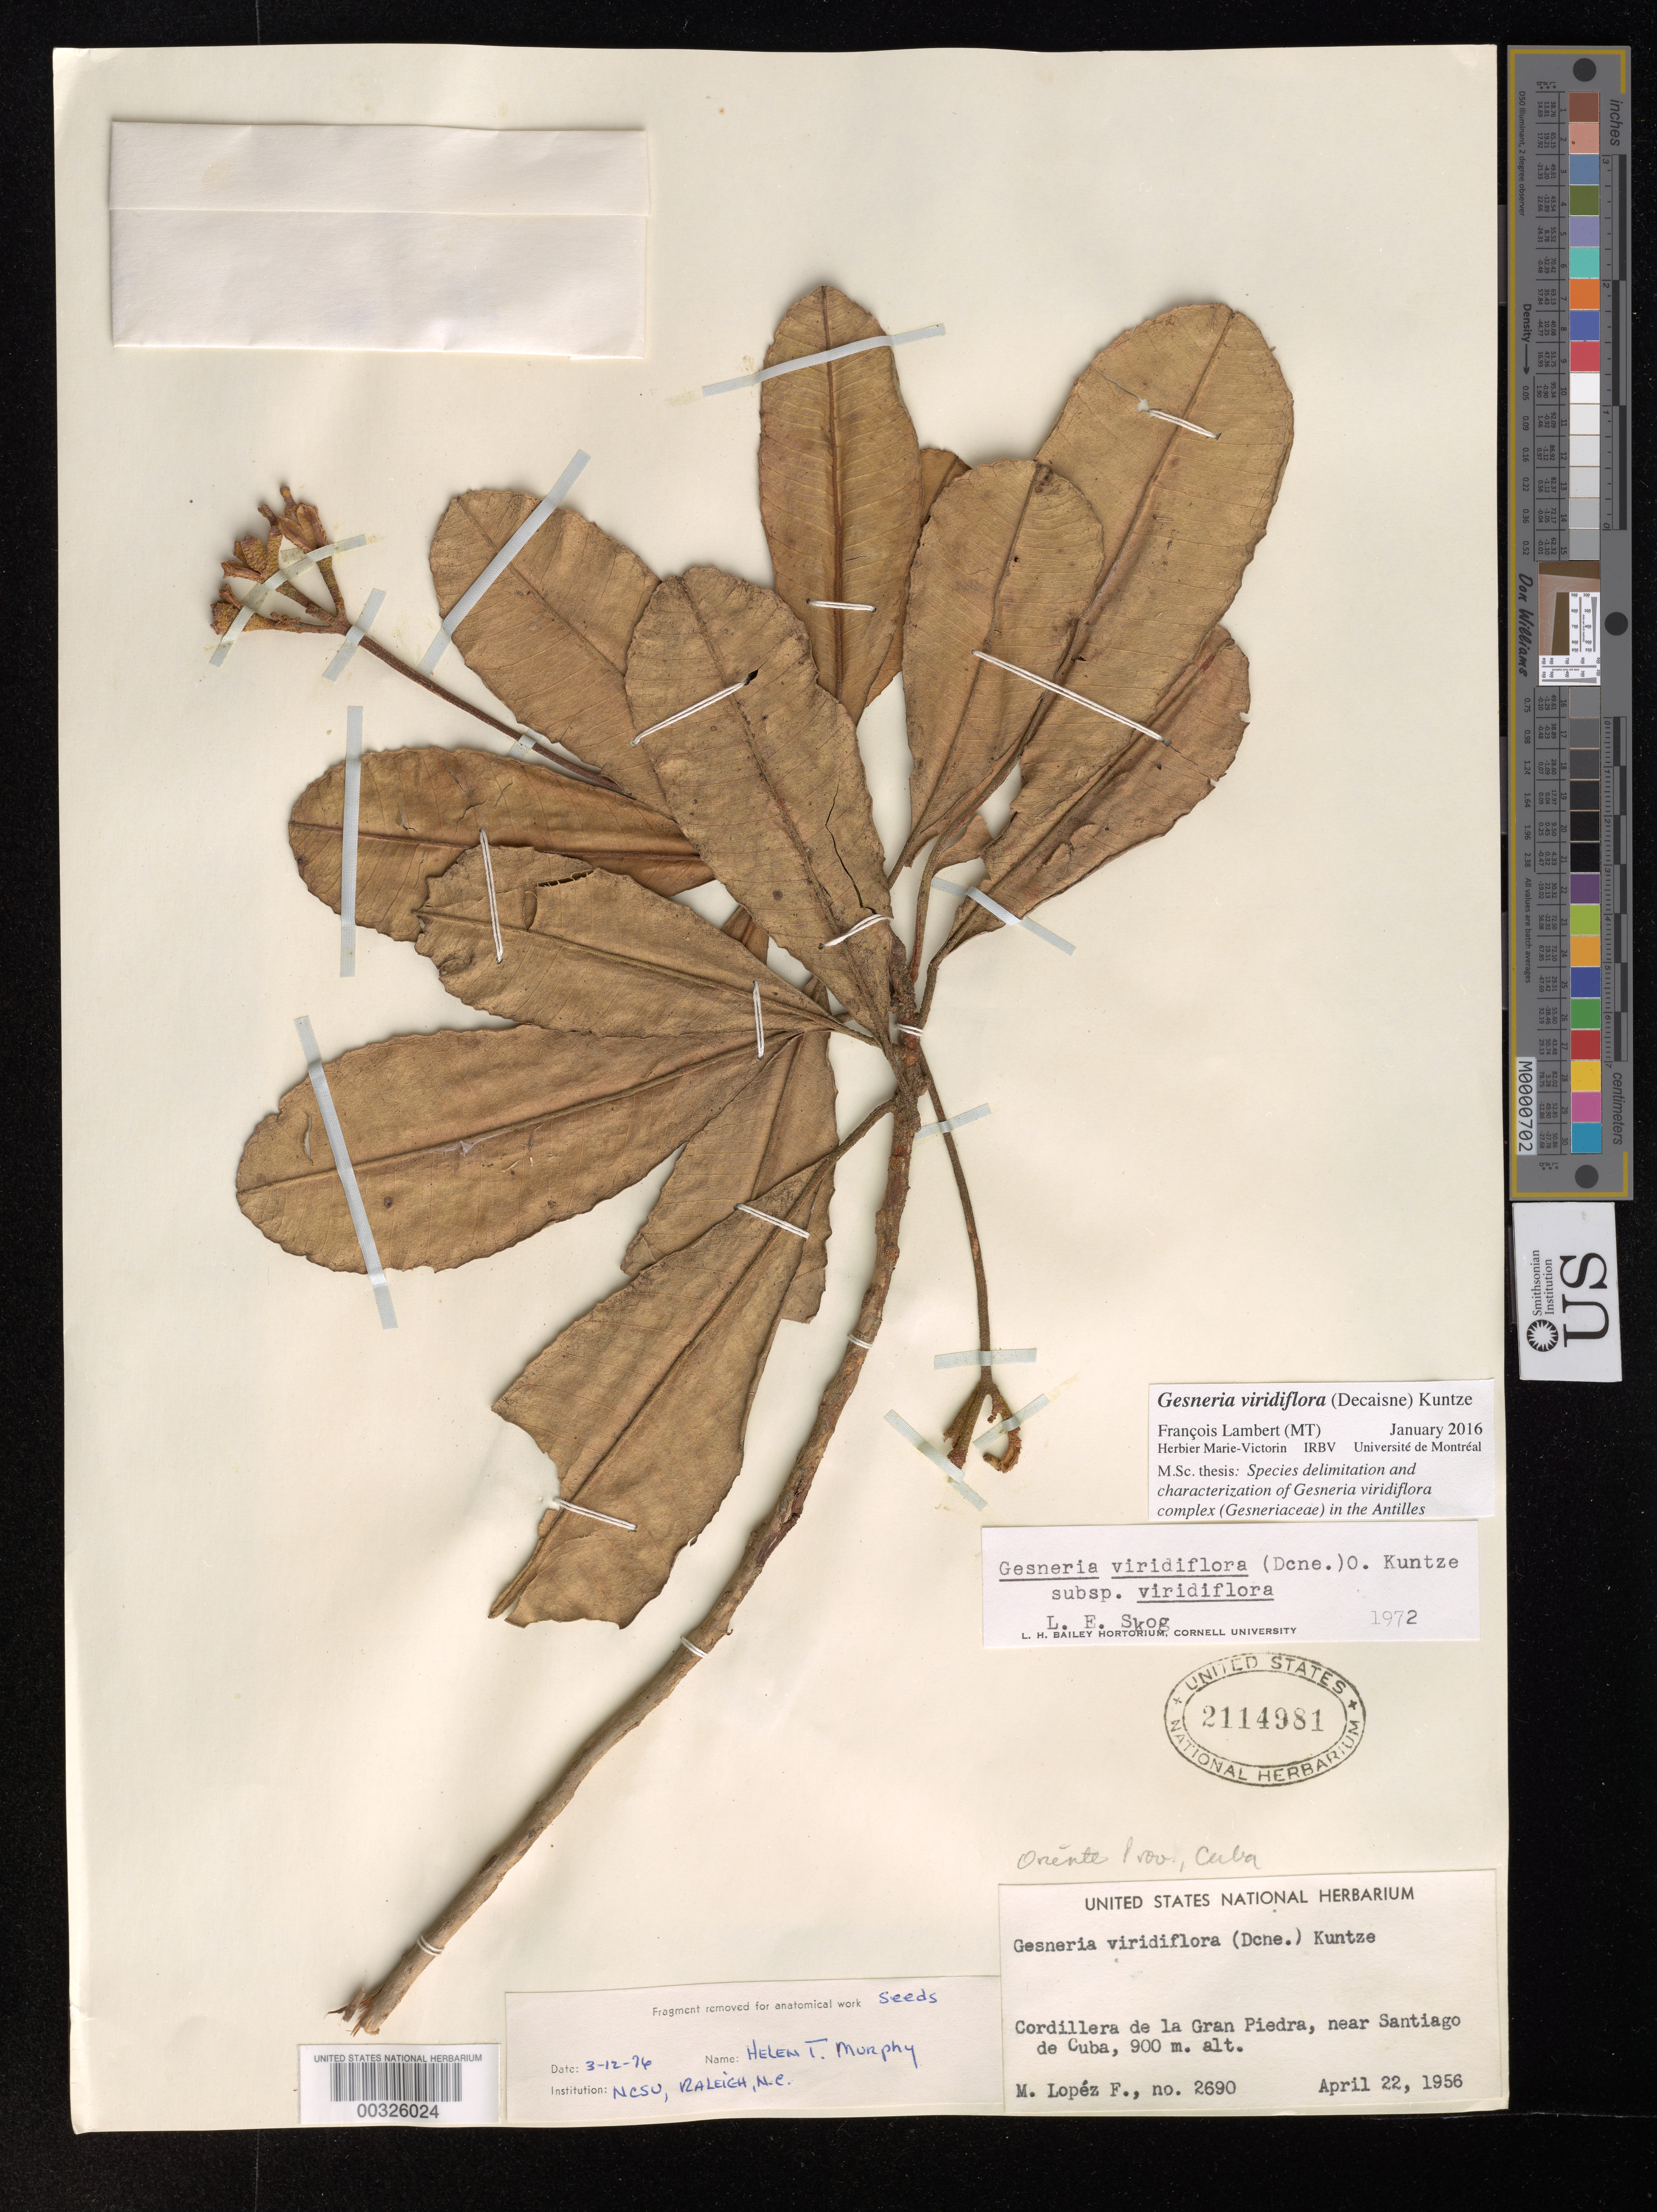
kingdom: Plantae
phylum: Tracheophyta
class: Magnoliopsida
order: Lamiales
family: Gesneriaceae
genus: Gesneria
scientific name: Gesneria viridiflora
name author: (Decne.) Kuntze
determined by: Lambert, Francois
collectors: M. López Figueiras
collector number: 2690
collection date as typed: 22 Apr 1956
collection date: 1956-04-22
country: Cuba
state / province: Oriente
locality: Cordillera de la Gran Piedra, near Santiago de Cuba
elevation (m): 900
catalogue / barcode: US 2114981